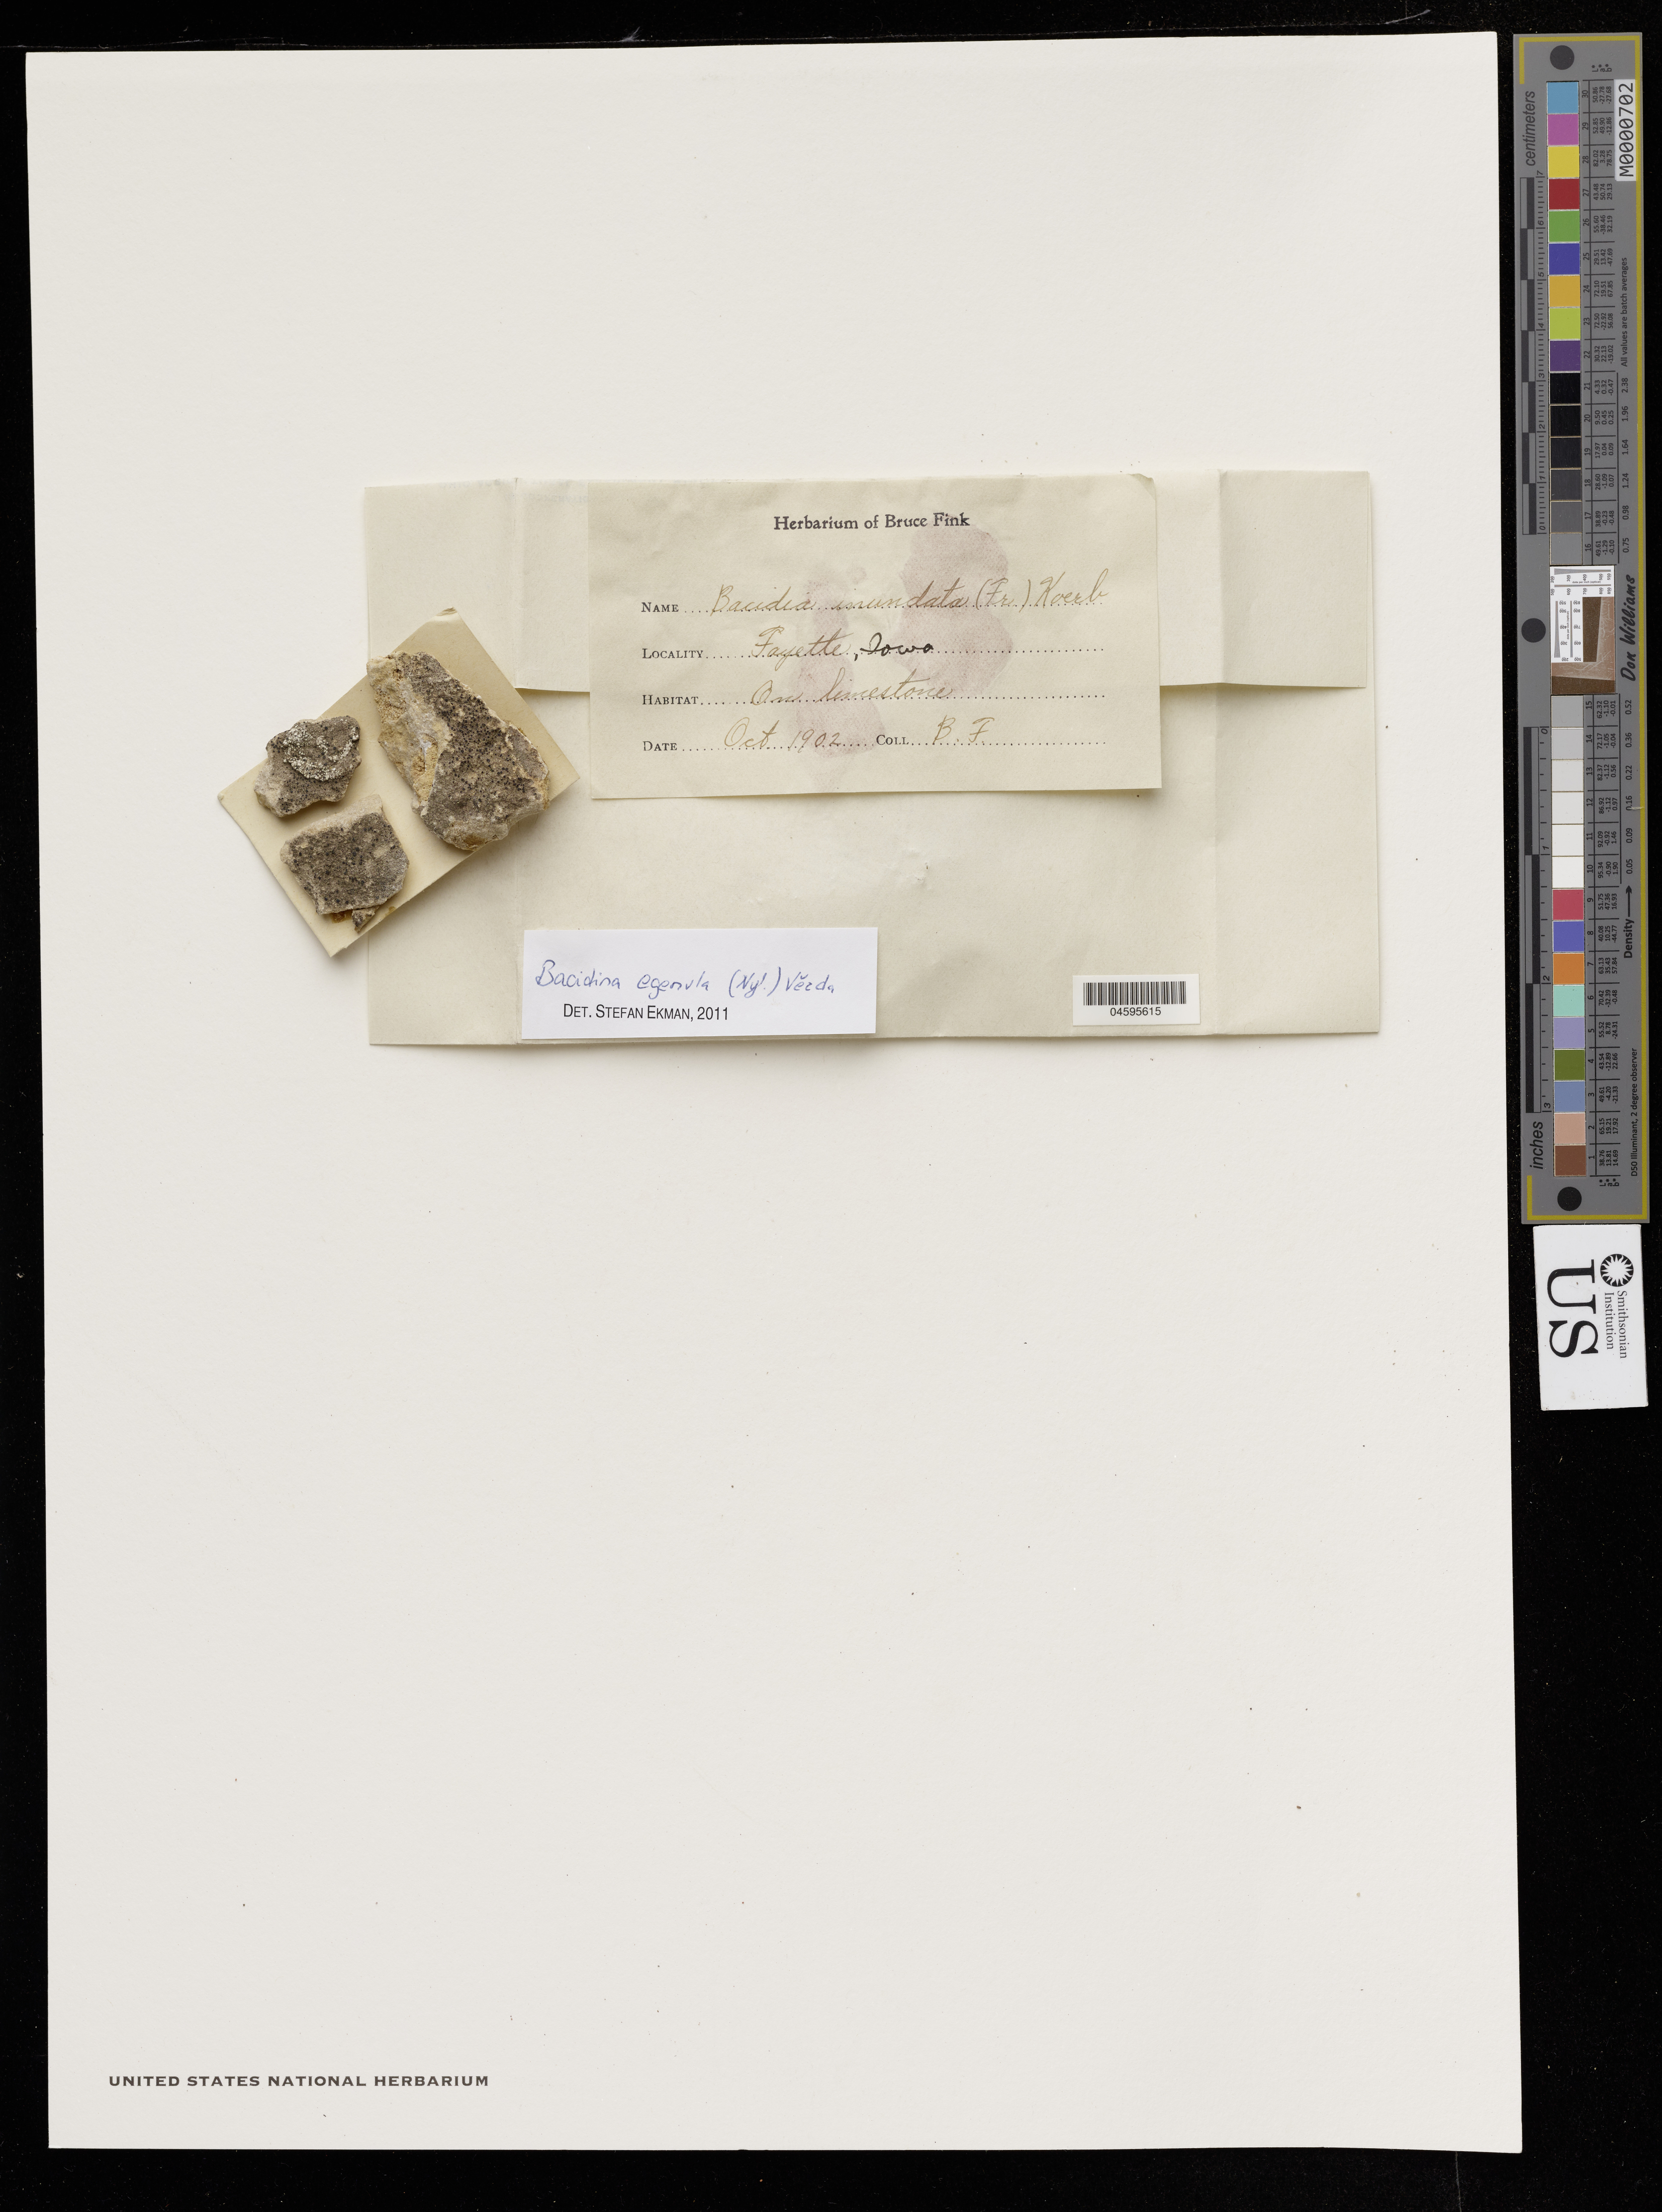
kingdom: Fungi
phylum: Ascomycota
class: Lecanoromycetes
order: Lecanorales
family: Ramalinaceae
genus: Bacidia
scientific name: Bacidia egenula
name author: (Nyl.) Arnold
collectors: B. Fink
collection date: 1902-10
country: United States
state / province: Iowa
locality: Fayette.